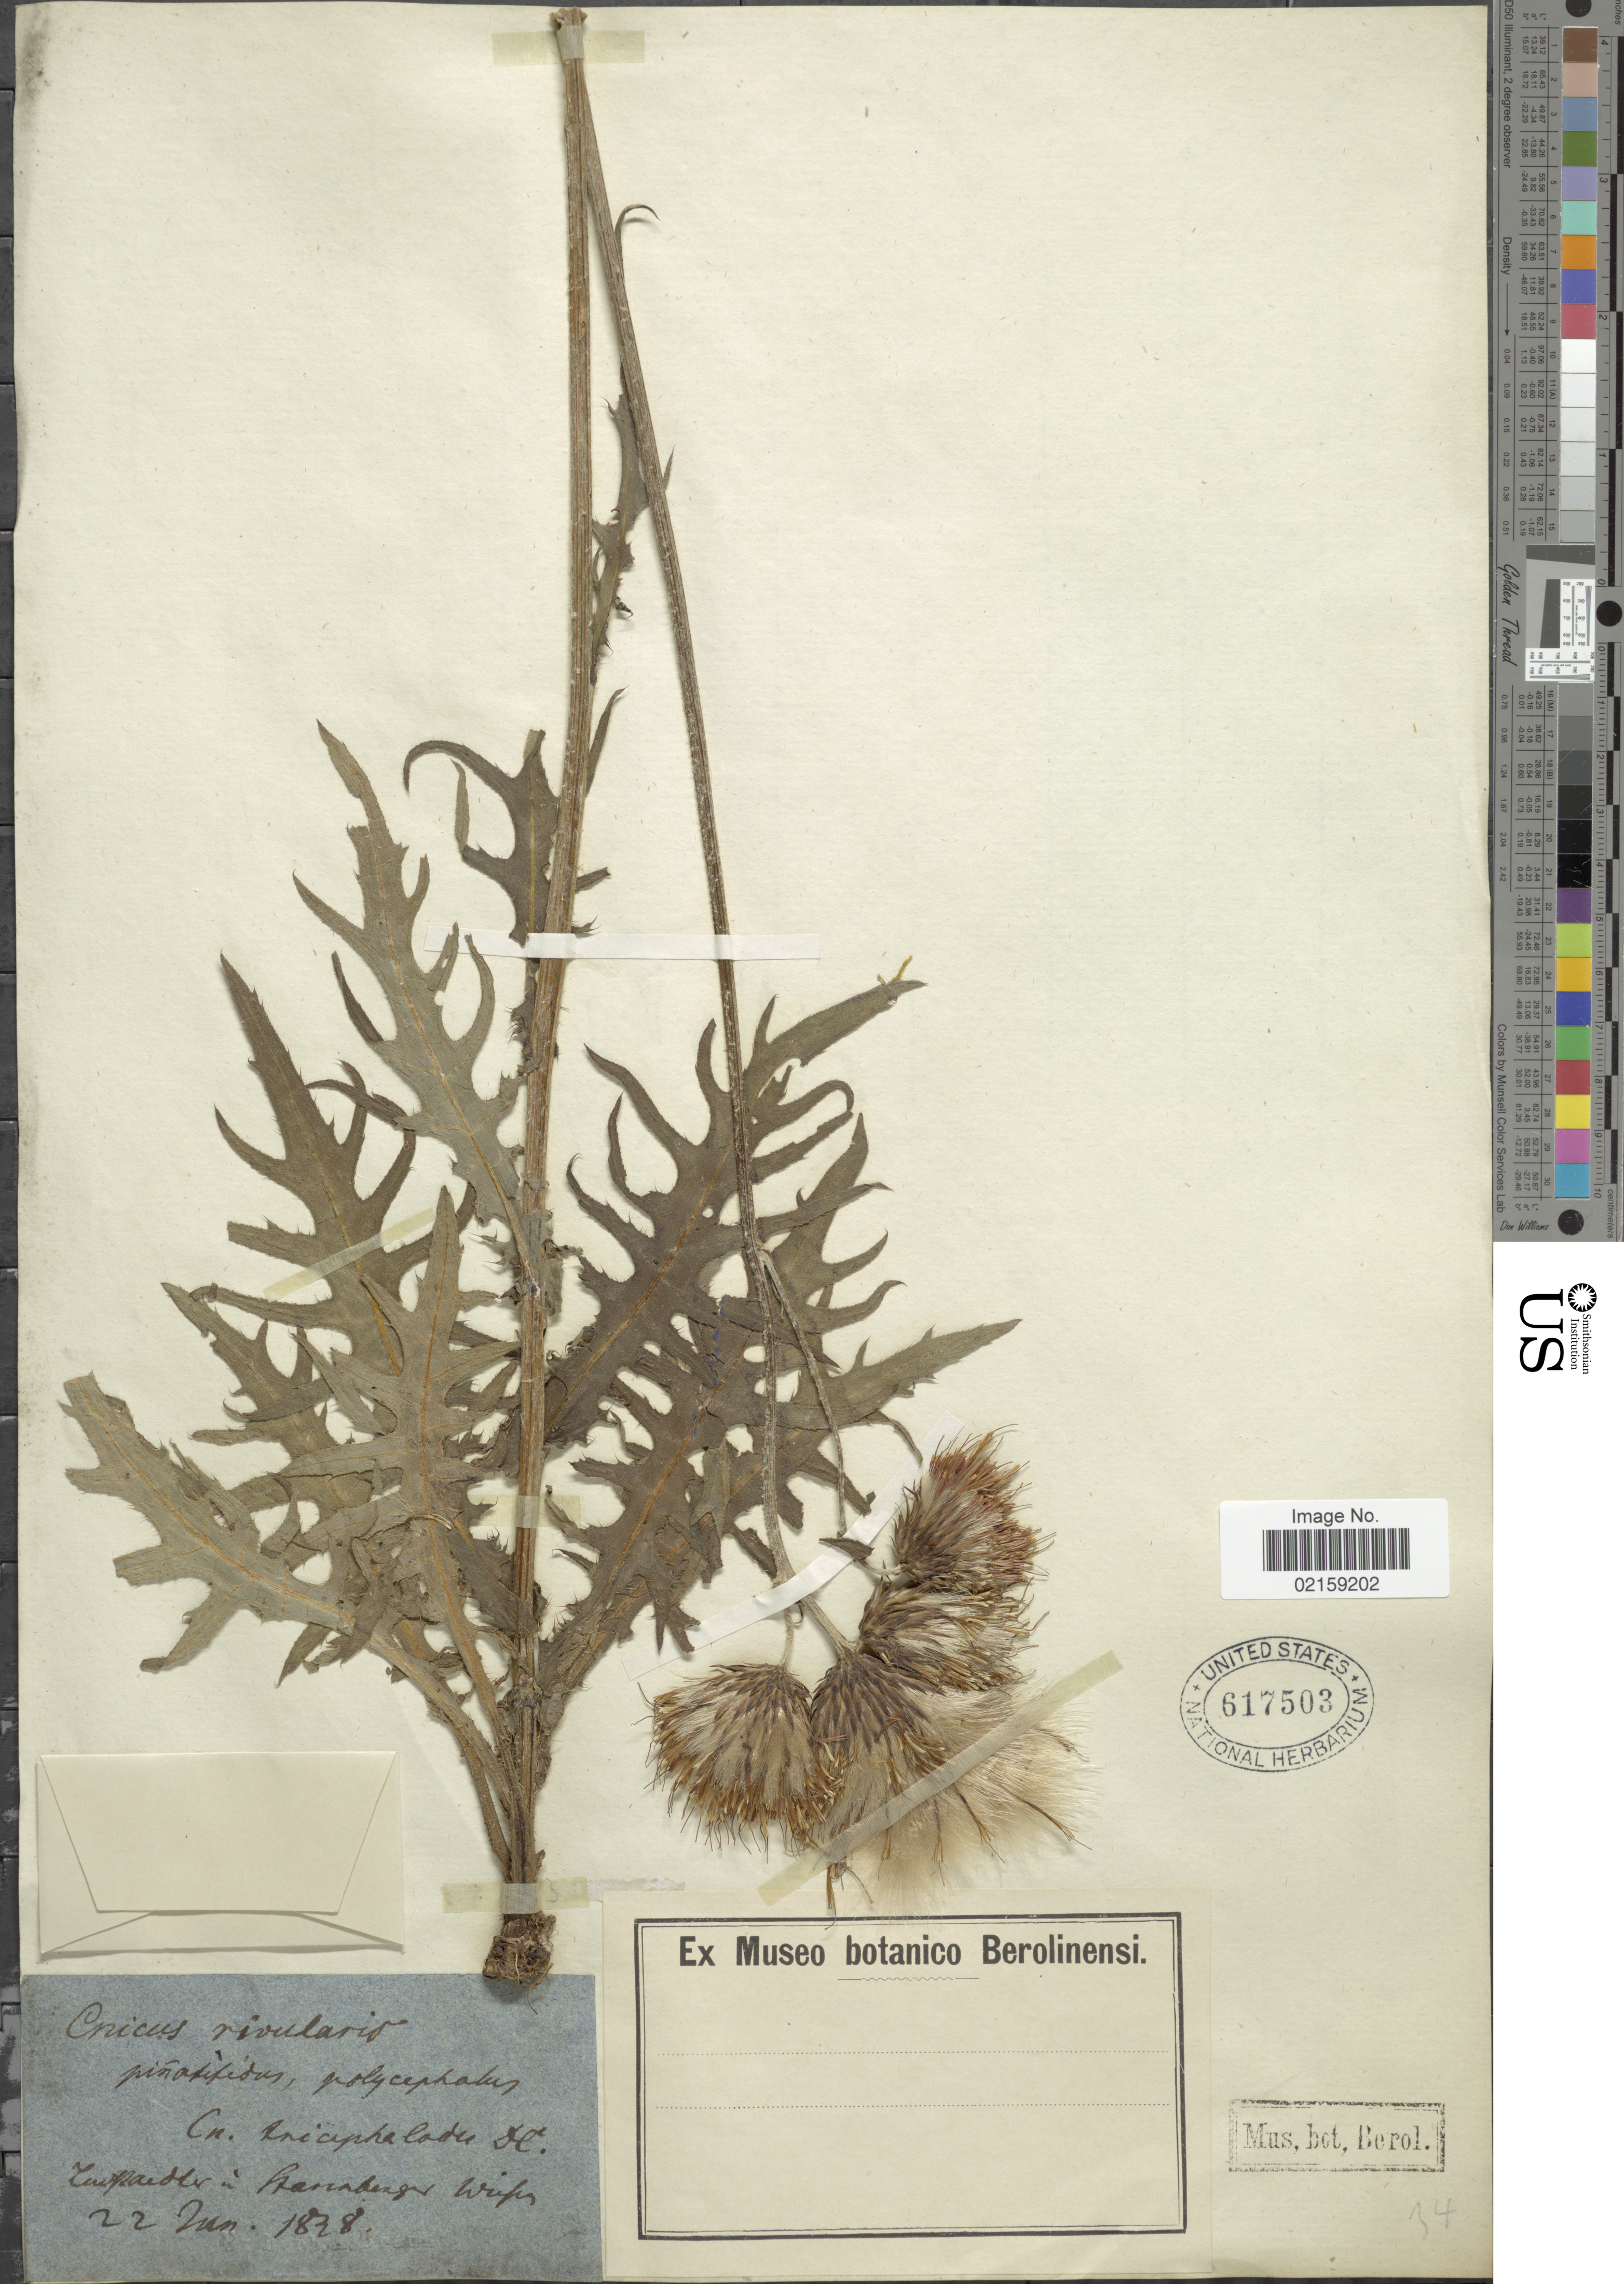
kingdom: Plantae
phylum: Tracheophyta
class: Magnoliopsida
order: Asterales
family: Asteraceae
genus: Cirsium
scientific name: Cirsium rivulare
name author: (Jacq.) All.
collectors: ex Mus. Bot. Berolinensi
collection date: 1838-06-22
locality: Zuipader in Larabezen Wups [interpreted]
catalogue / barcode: US 617503